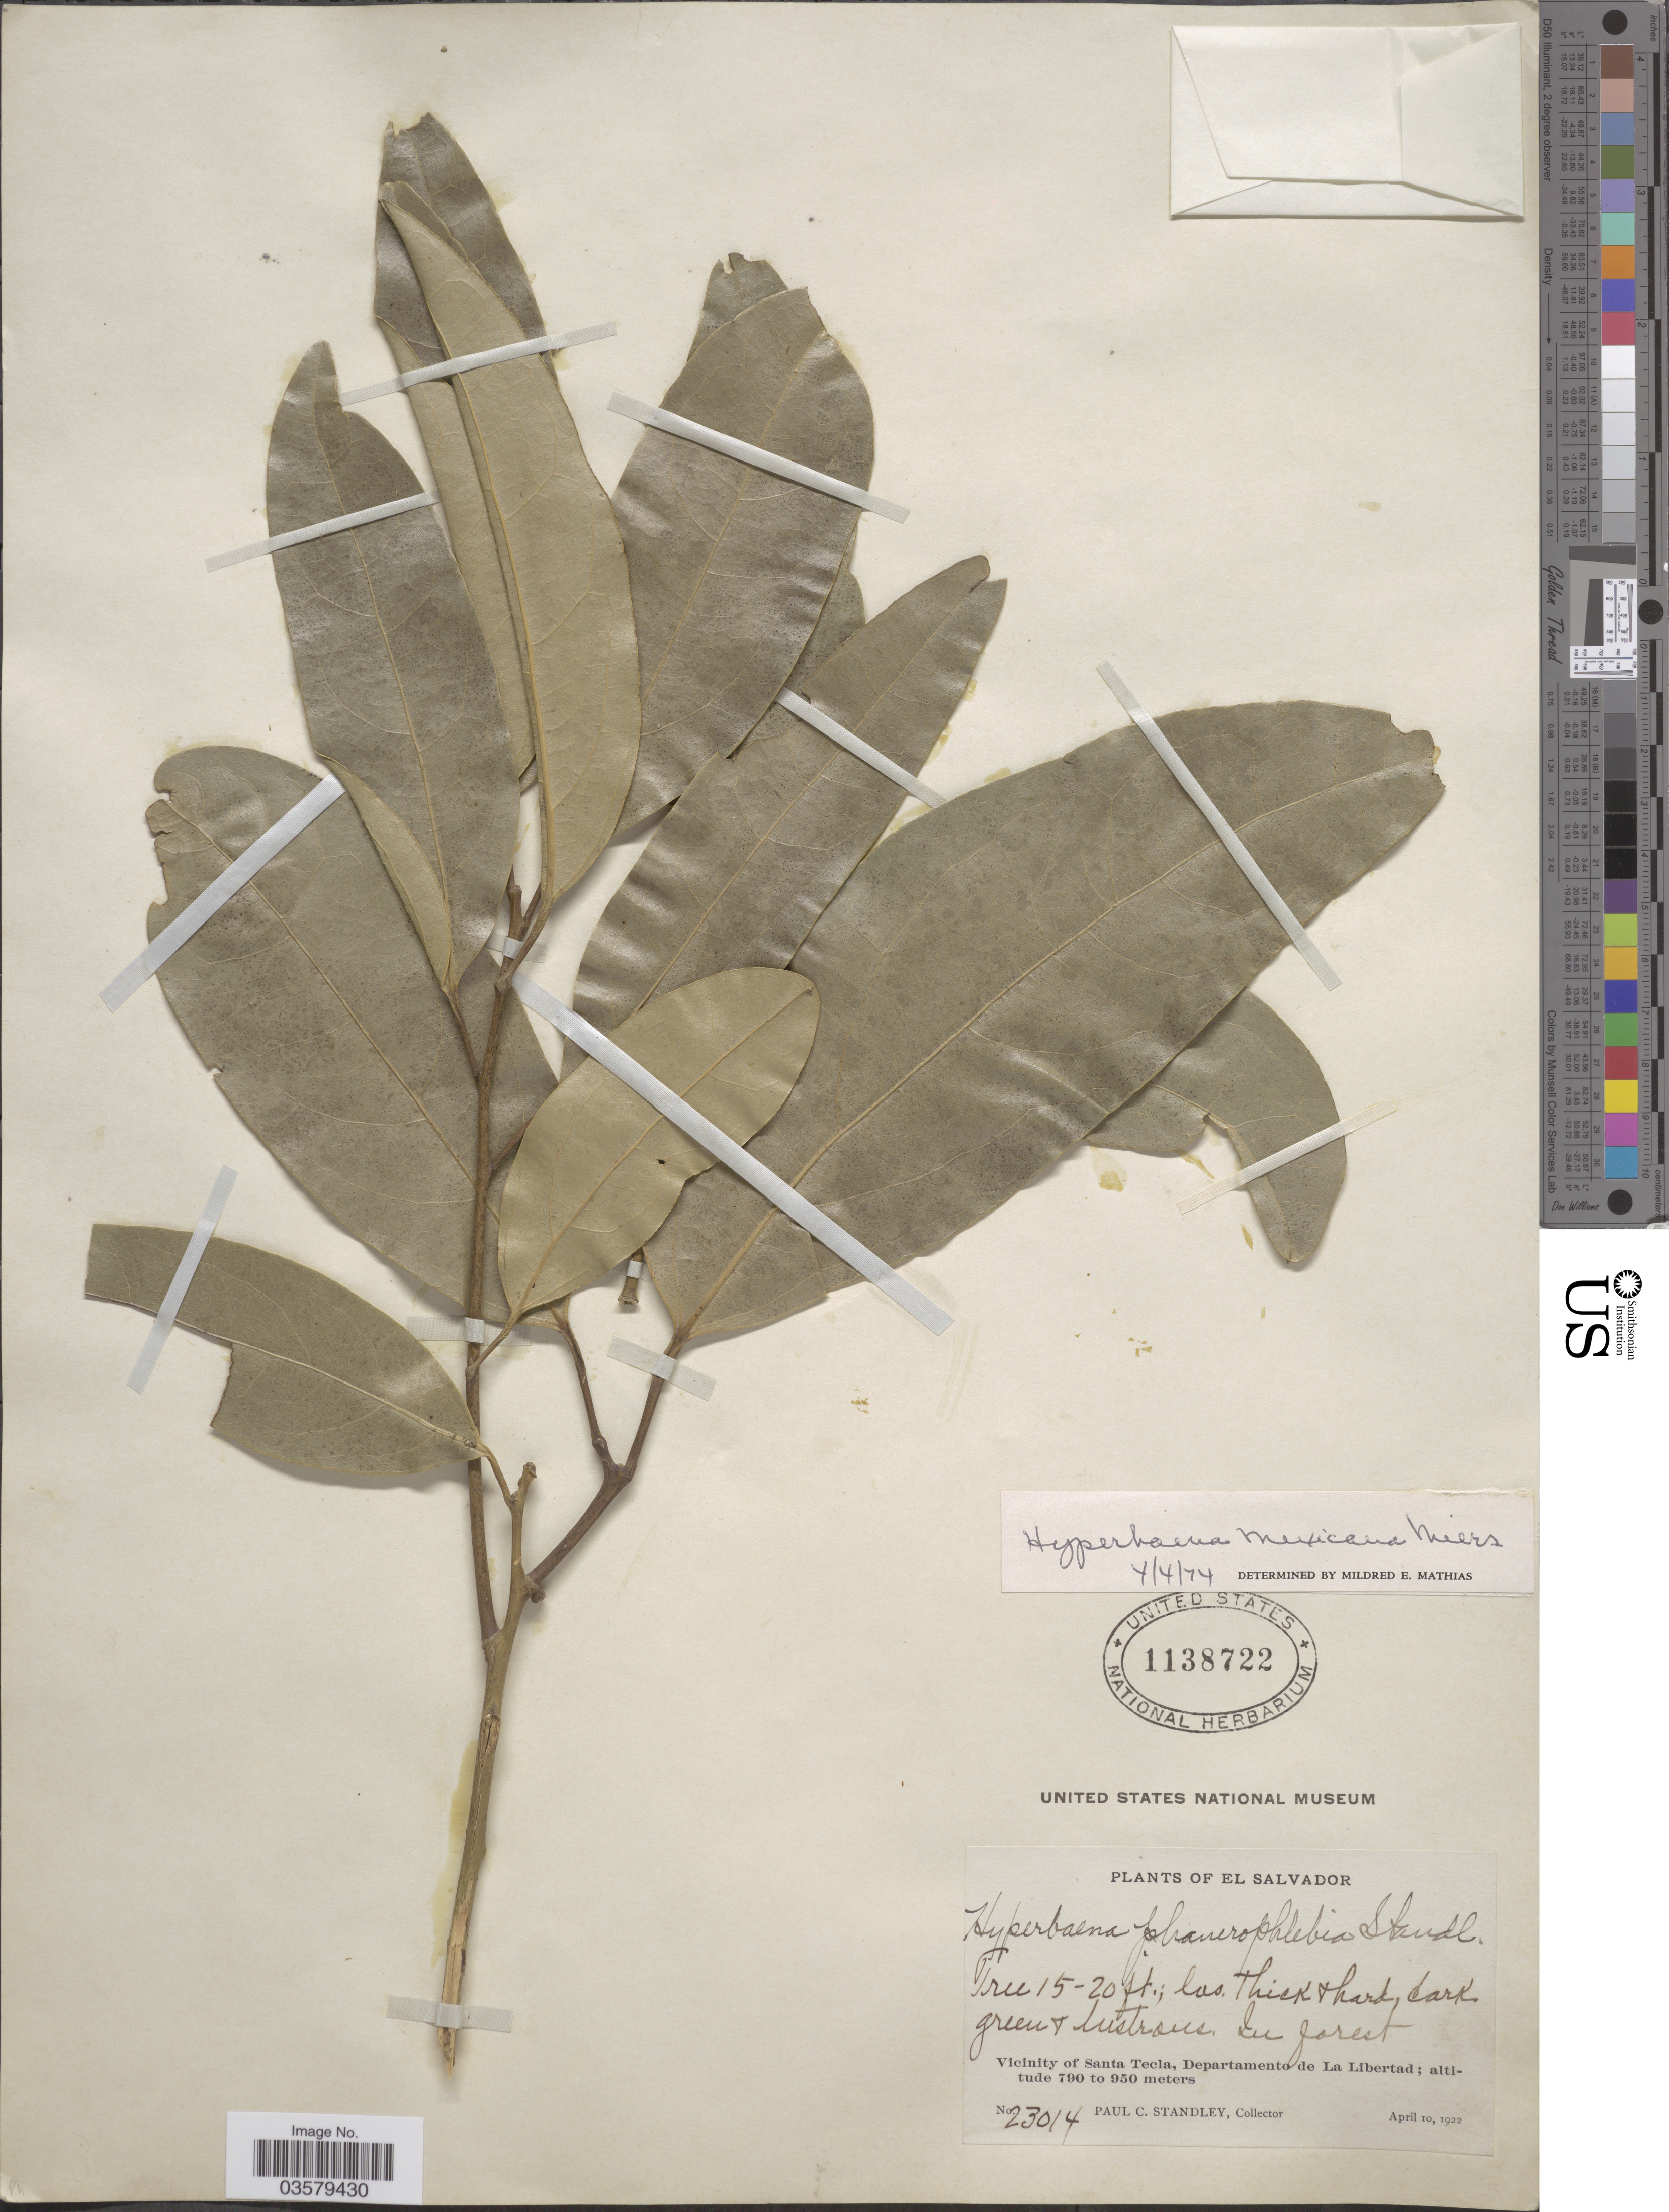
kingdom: Plantae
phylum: Tracheophyta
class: Magnoliopsida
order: Ranunculales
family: Menispermaceae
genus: Hyperbaena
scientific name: Hyperbaena mexicana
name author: Miers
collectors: P. C. Standley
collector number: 23014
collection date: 1922-04-10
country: El Salvador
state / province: La Libertad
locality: Vicinity of Santa Tecla, Departamento de La Libertad.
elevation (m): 790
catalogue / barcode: US 1138722